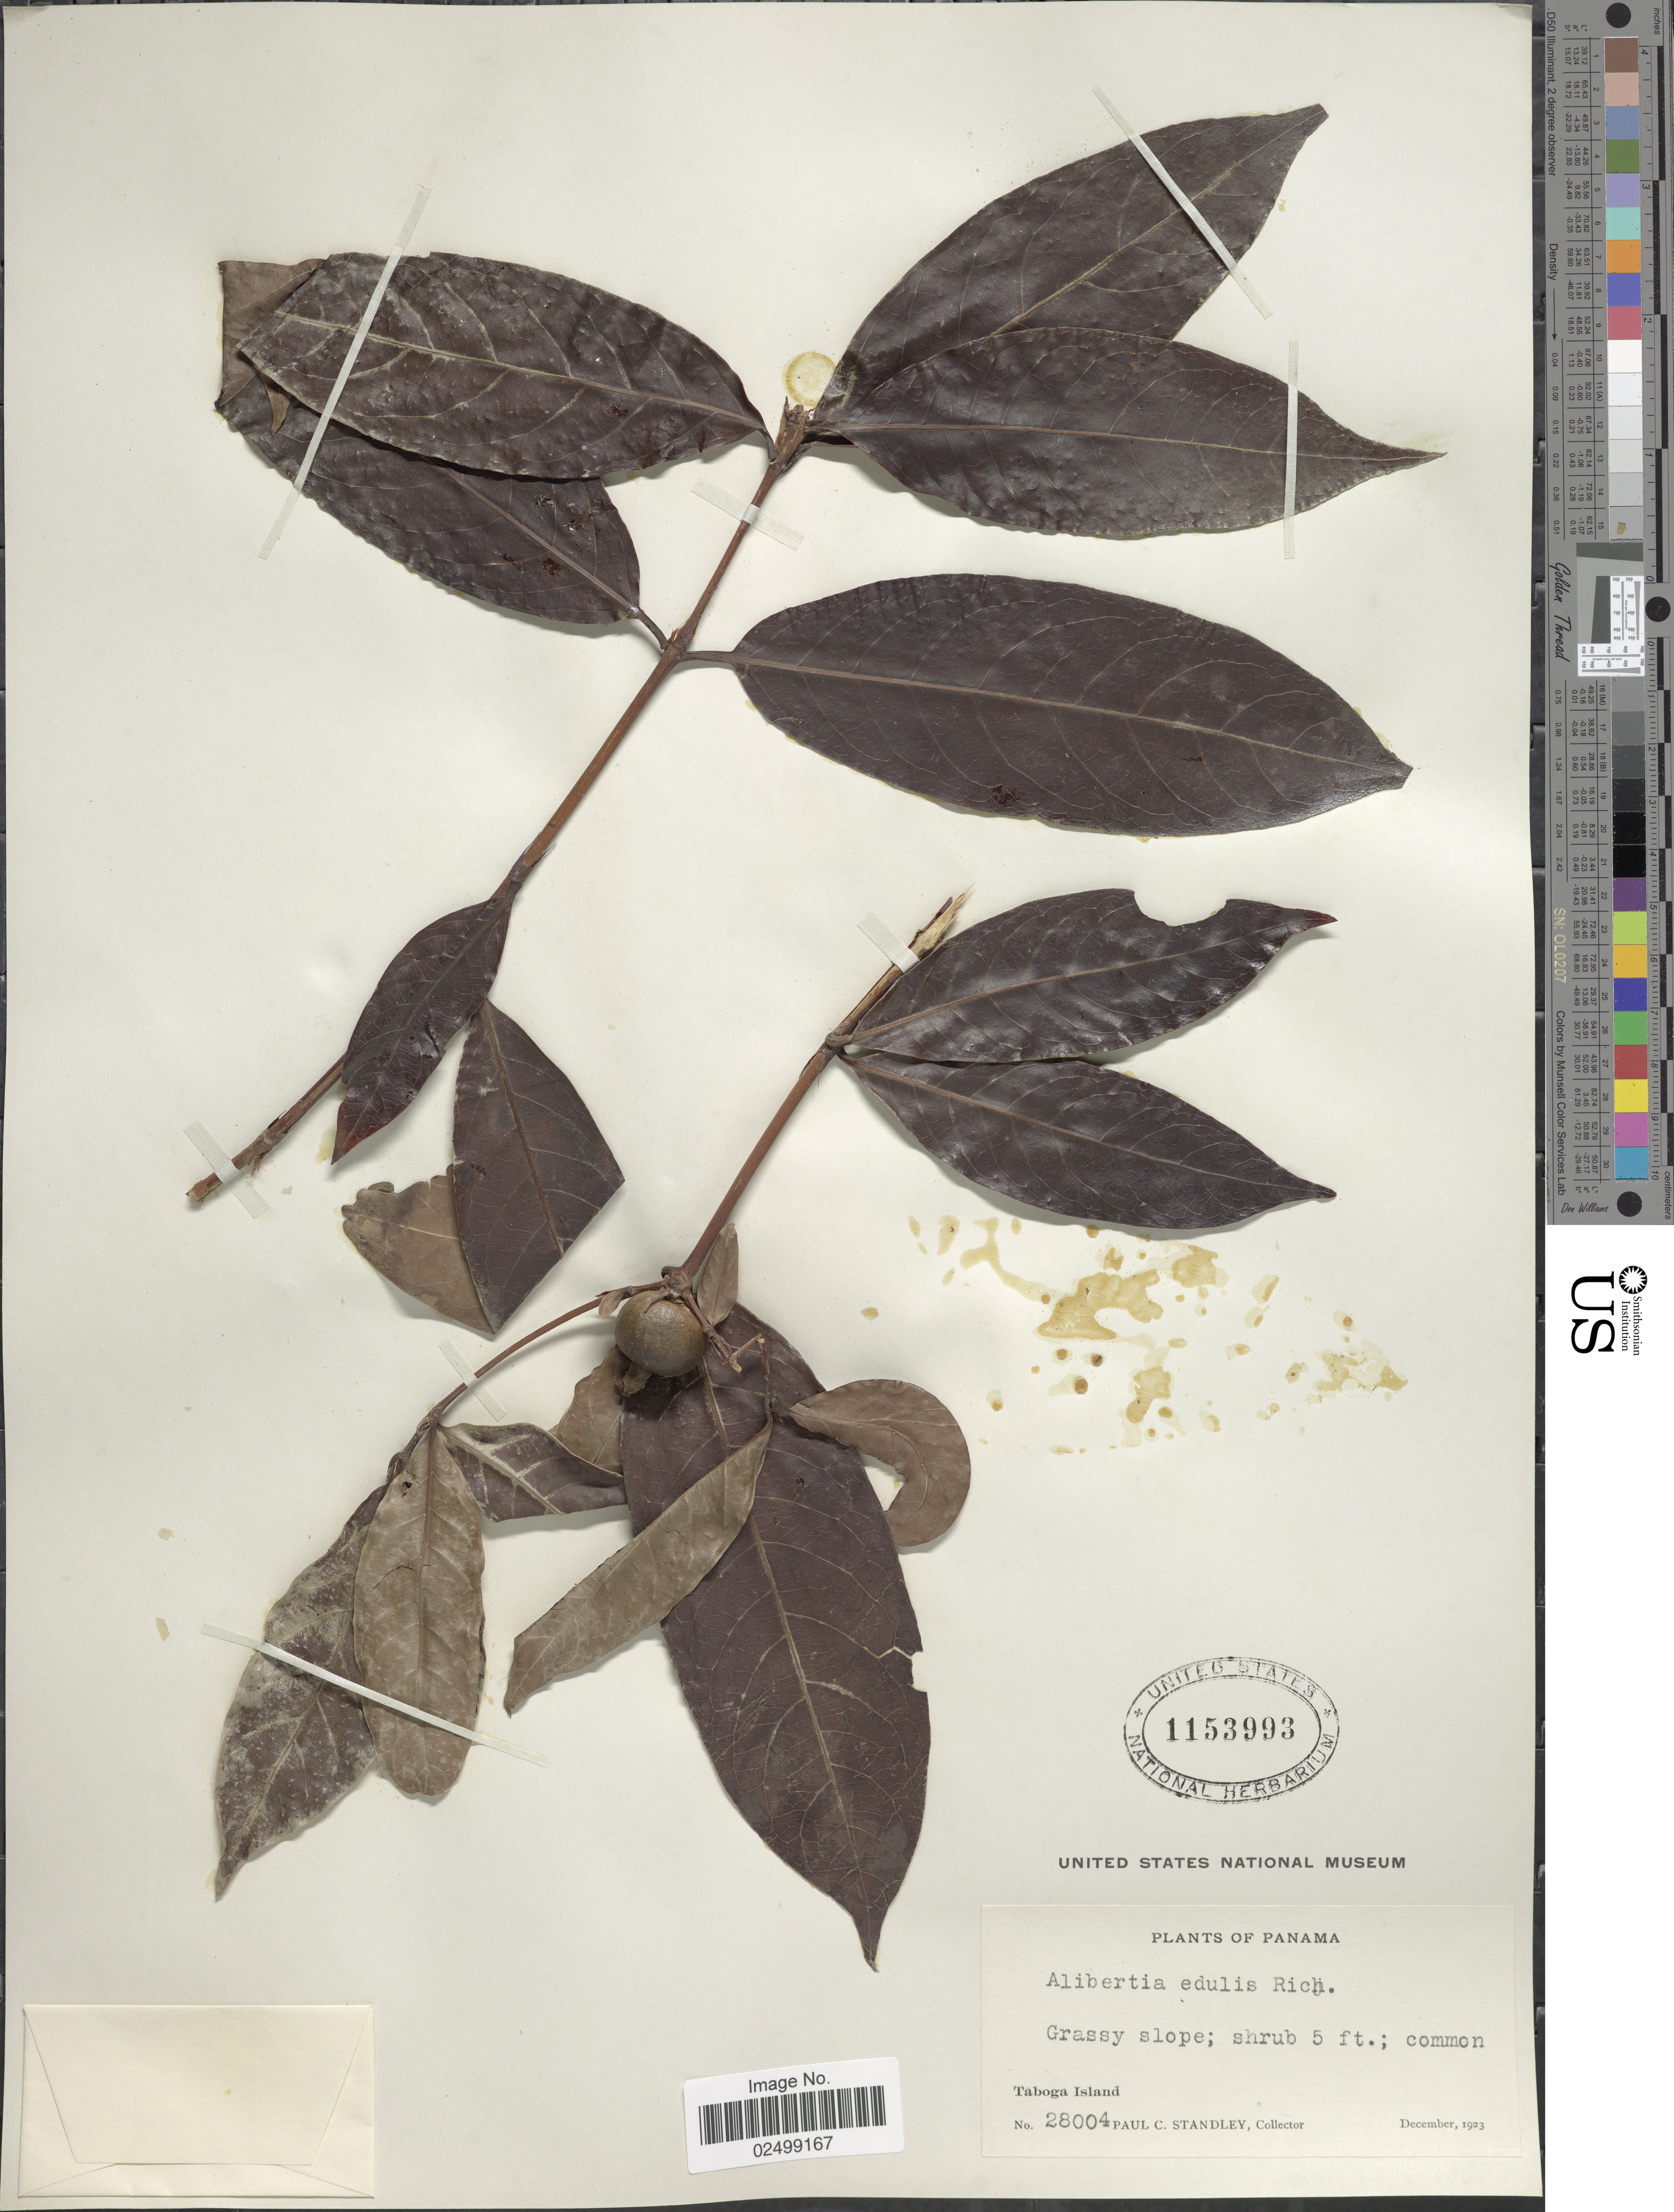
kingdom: Plantae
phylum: Tracheophyta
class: Magnoliopsida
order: Gentianales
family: Rubiaceae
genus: Alibertia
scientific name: Alibertia edulis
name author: (Rich.) A. Rich. ex DC.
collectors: P. C. Standley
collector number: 28004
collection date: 1923-12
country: Panama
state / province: Panamá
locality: Grassy slope, Taboga Island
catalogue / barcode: US 1153993